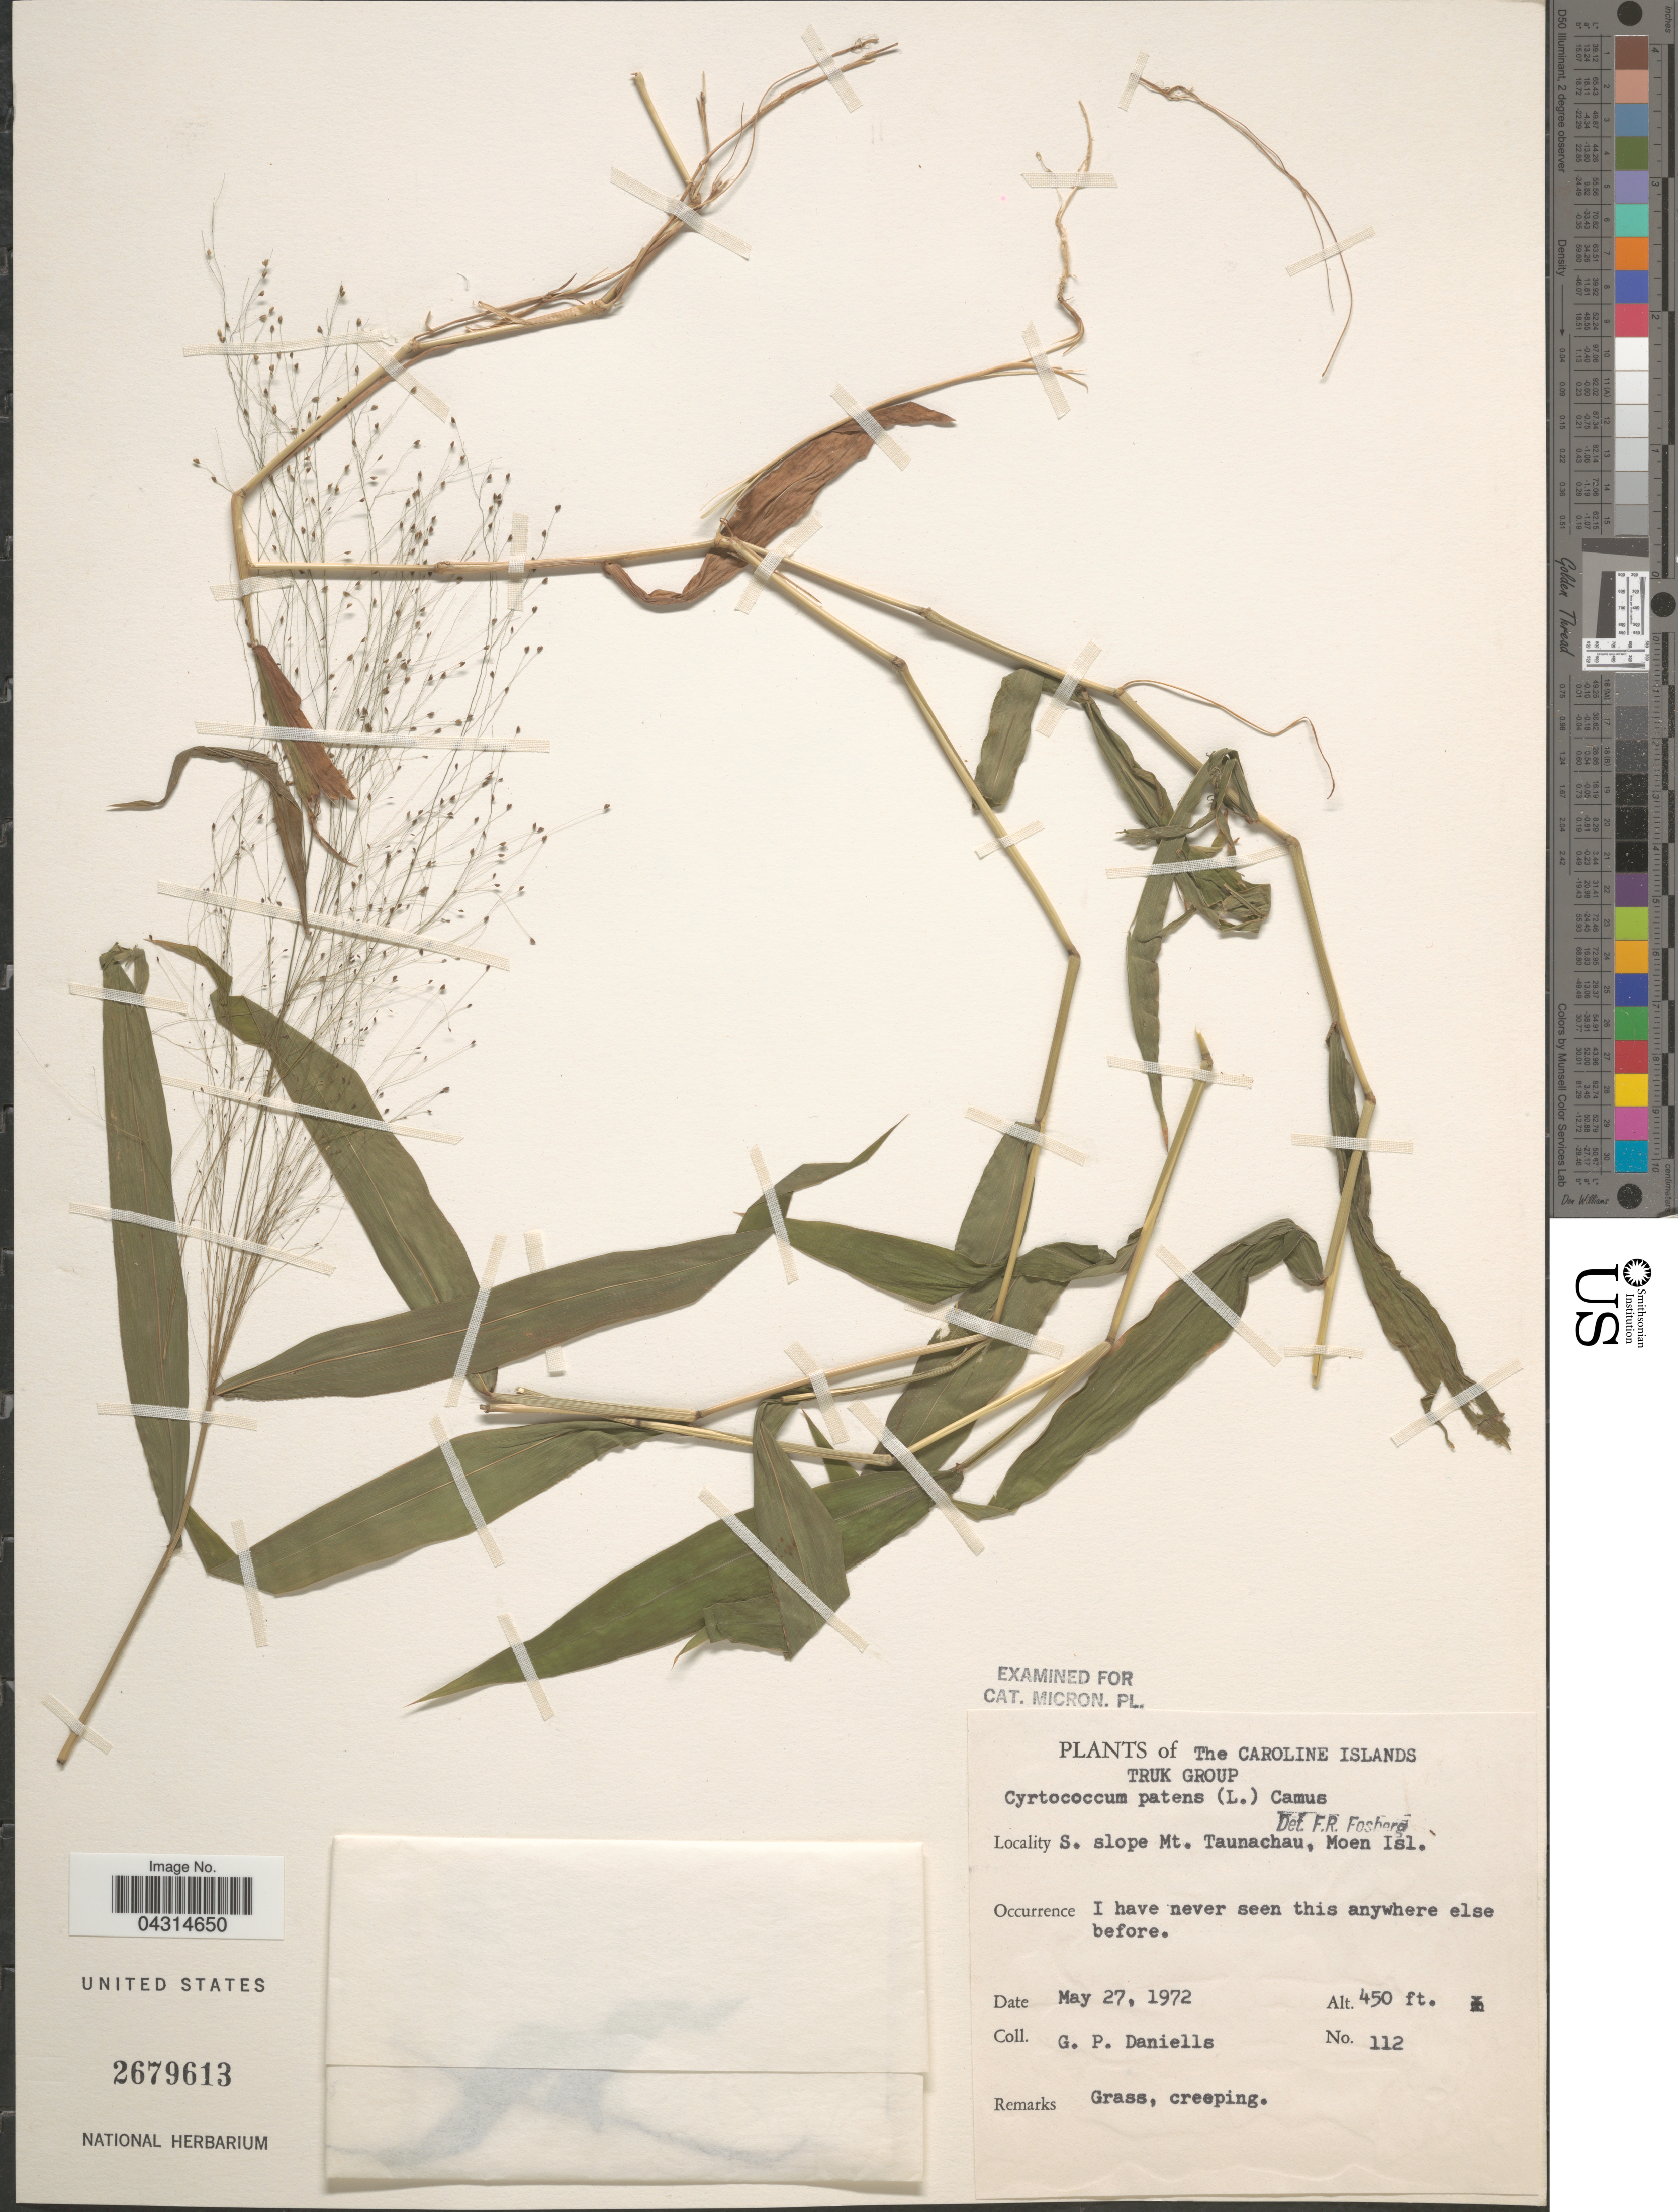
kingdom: Plantae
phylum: Tracheophyta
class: Liliopsida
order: Poales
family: Poaceae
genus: Cyrtococcum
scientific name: Cyrtococcum patens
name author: (L.) A. Camus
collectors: G. Daniells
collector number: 112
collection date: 1972-05-27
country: Micronesia, Federated States of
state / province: Truk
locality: The Caroline Islands. Truk Group. S. slope Mt. Taunachau, Moen Isl.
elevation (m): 137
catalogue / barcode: US 2679613